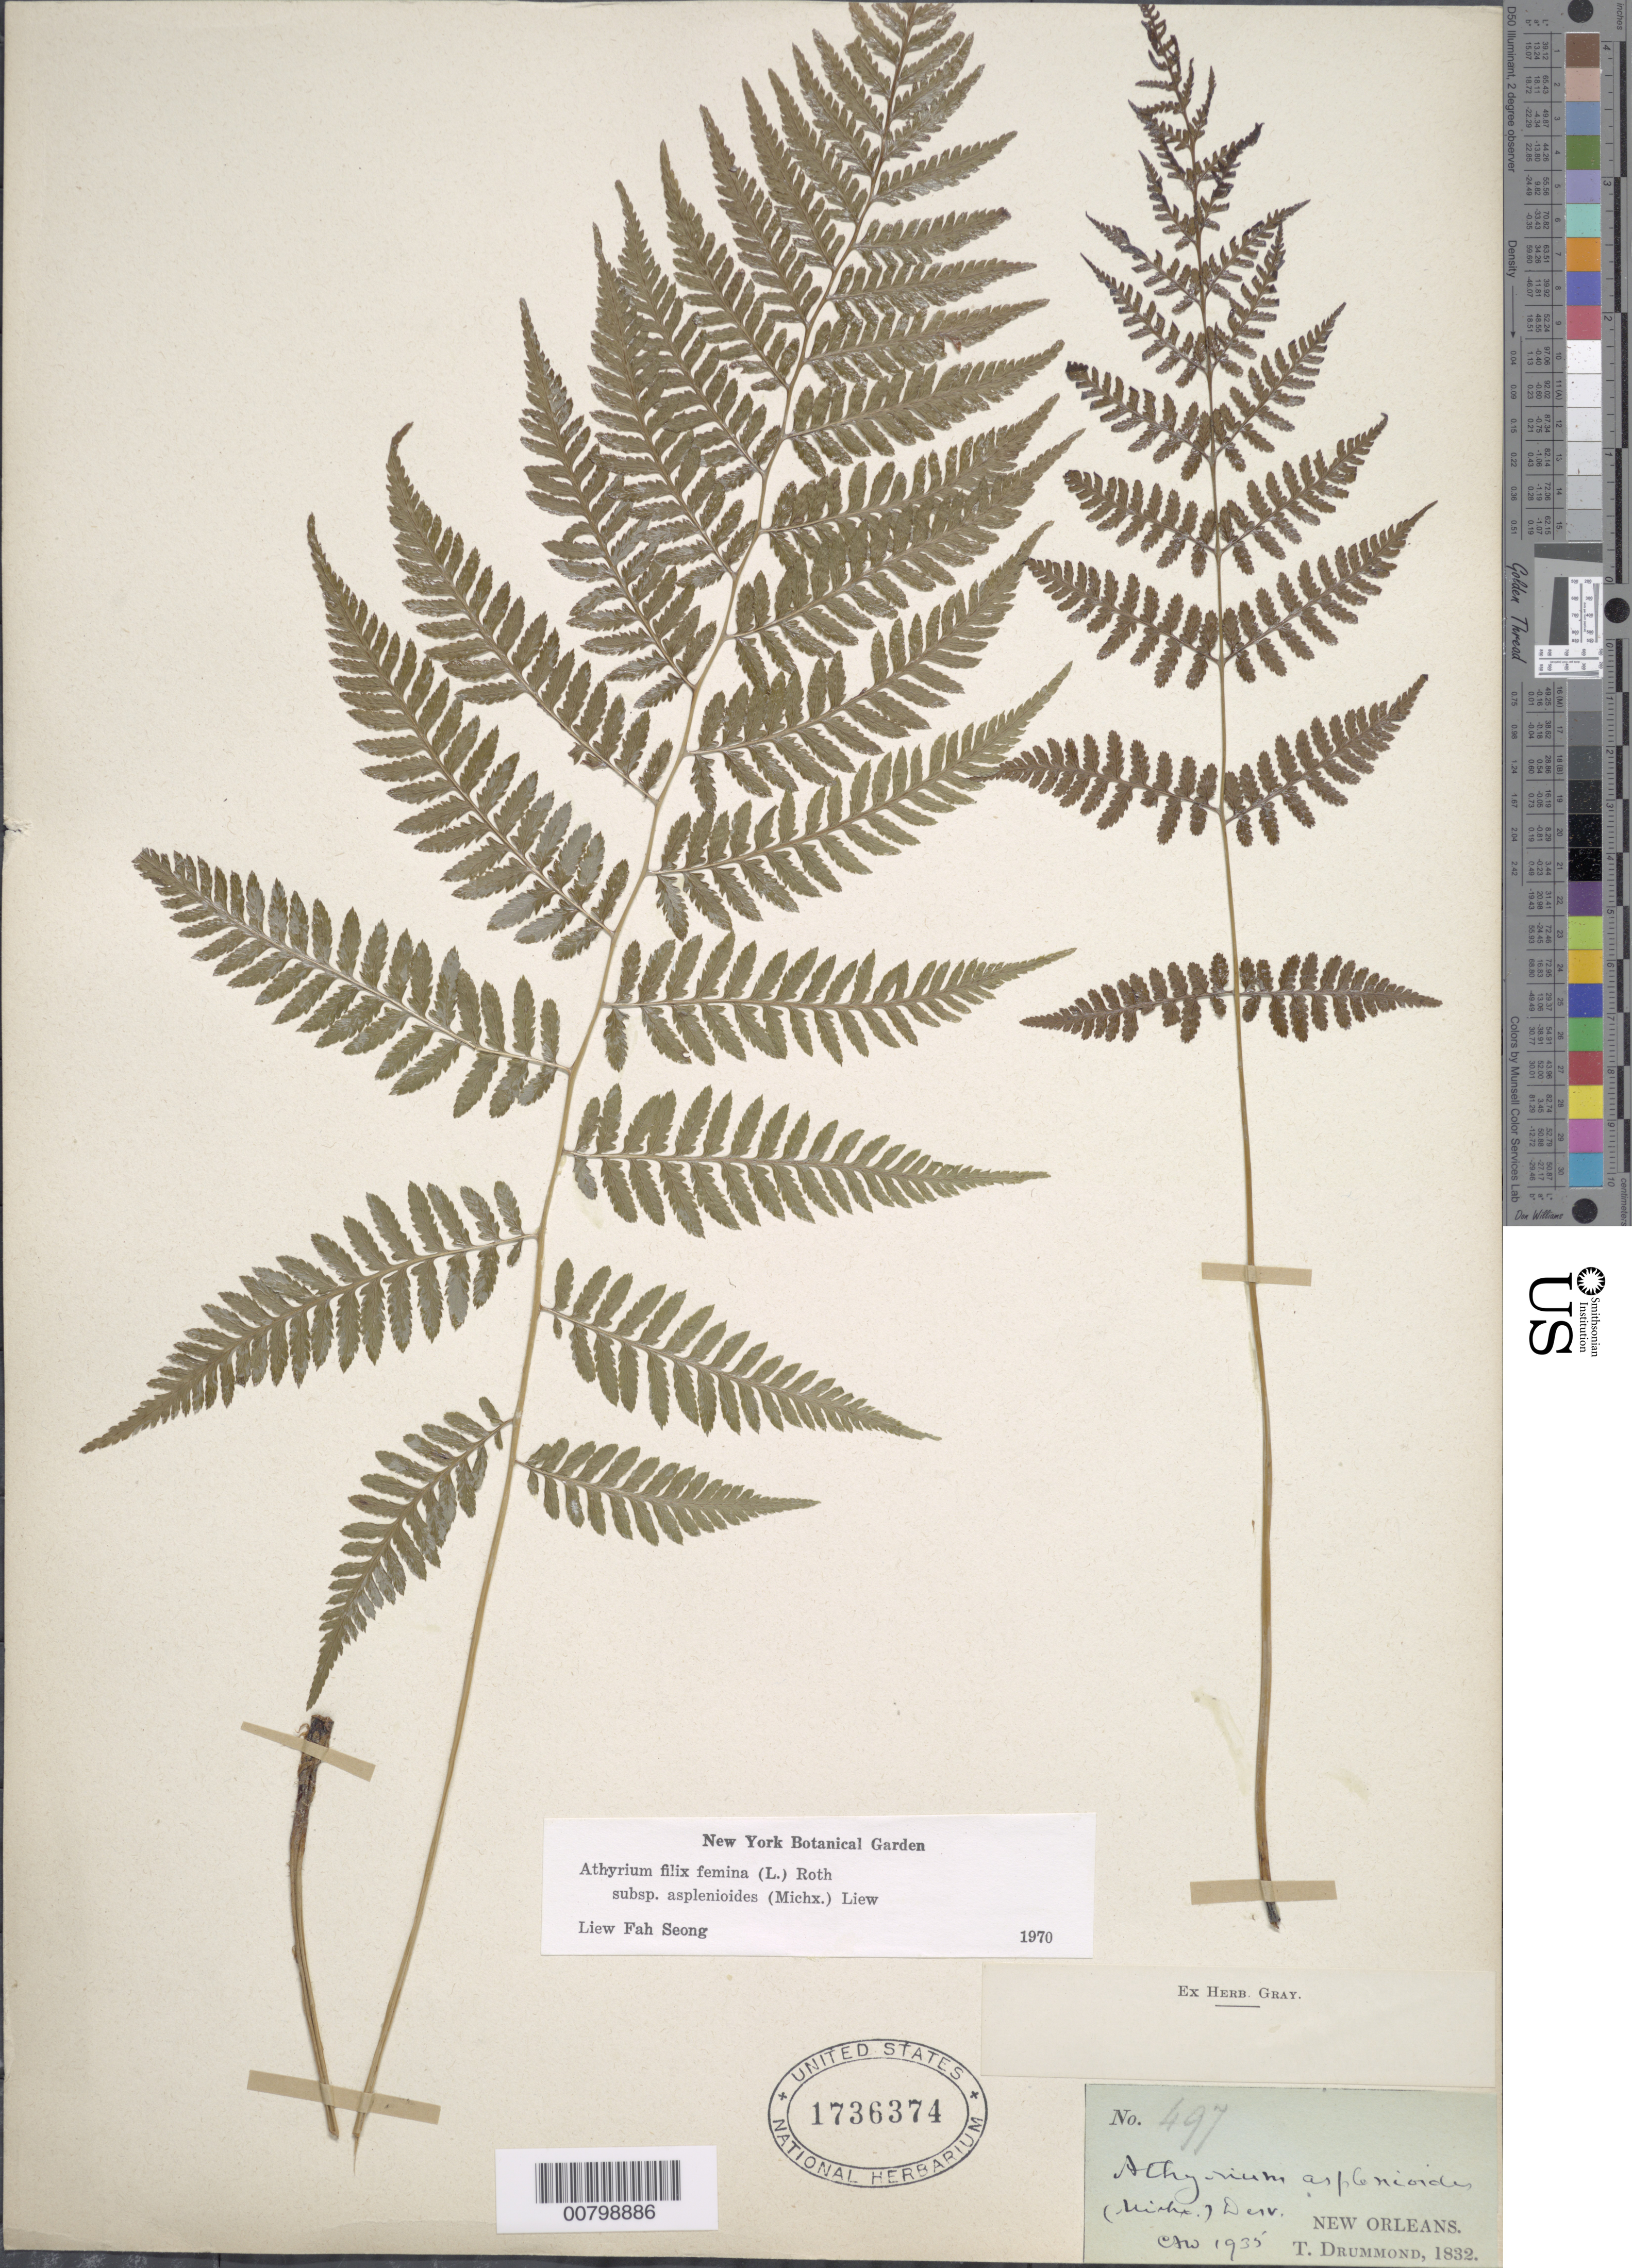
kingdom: Plantae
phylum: Tracheophyta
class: Polypodiopsida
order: Polypodiales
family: Athyriaceae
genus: Athyrium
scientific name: Athyrium filix-femina subsp. asplenioides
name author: (Michx.) Hultén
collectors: T. Drummond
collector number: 497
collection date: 1832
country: United States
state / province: Louisiana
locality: New Orleans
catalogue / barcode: US 1736374